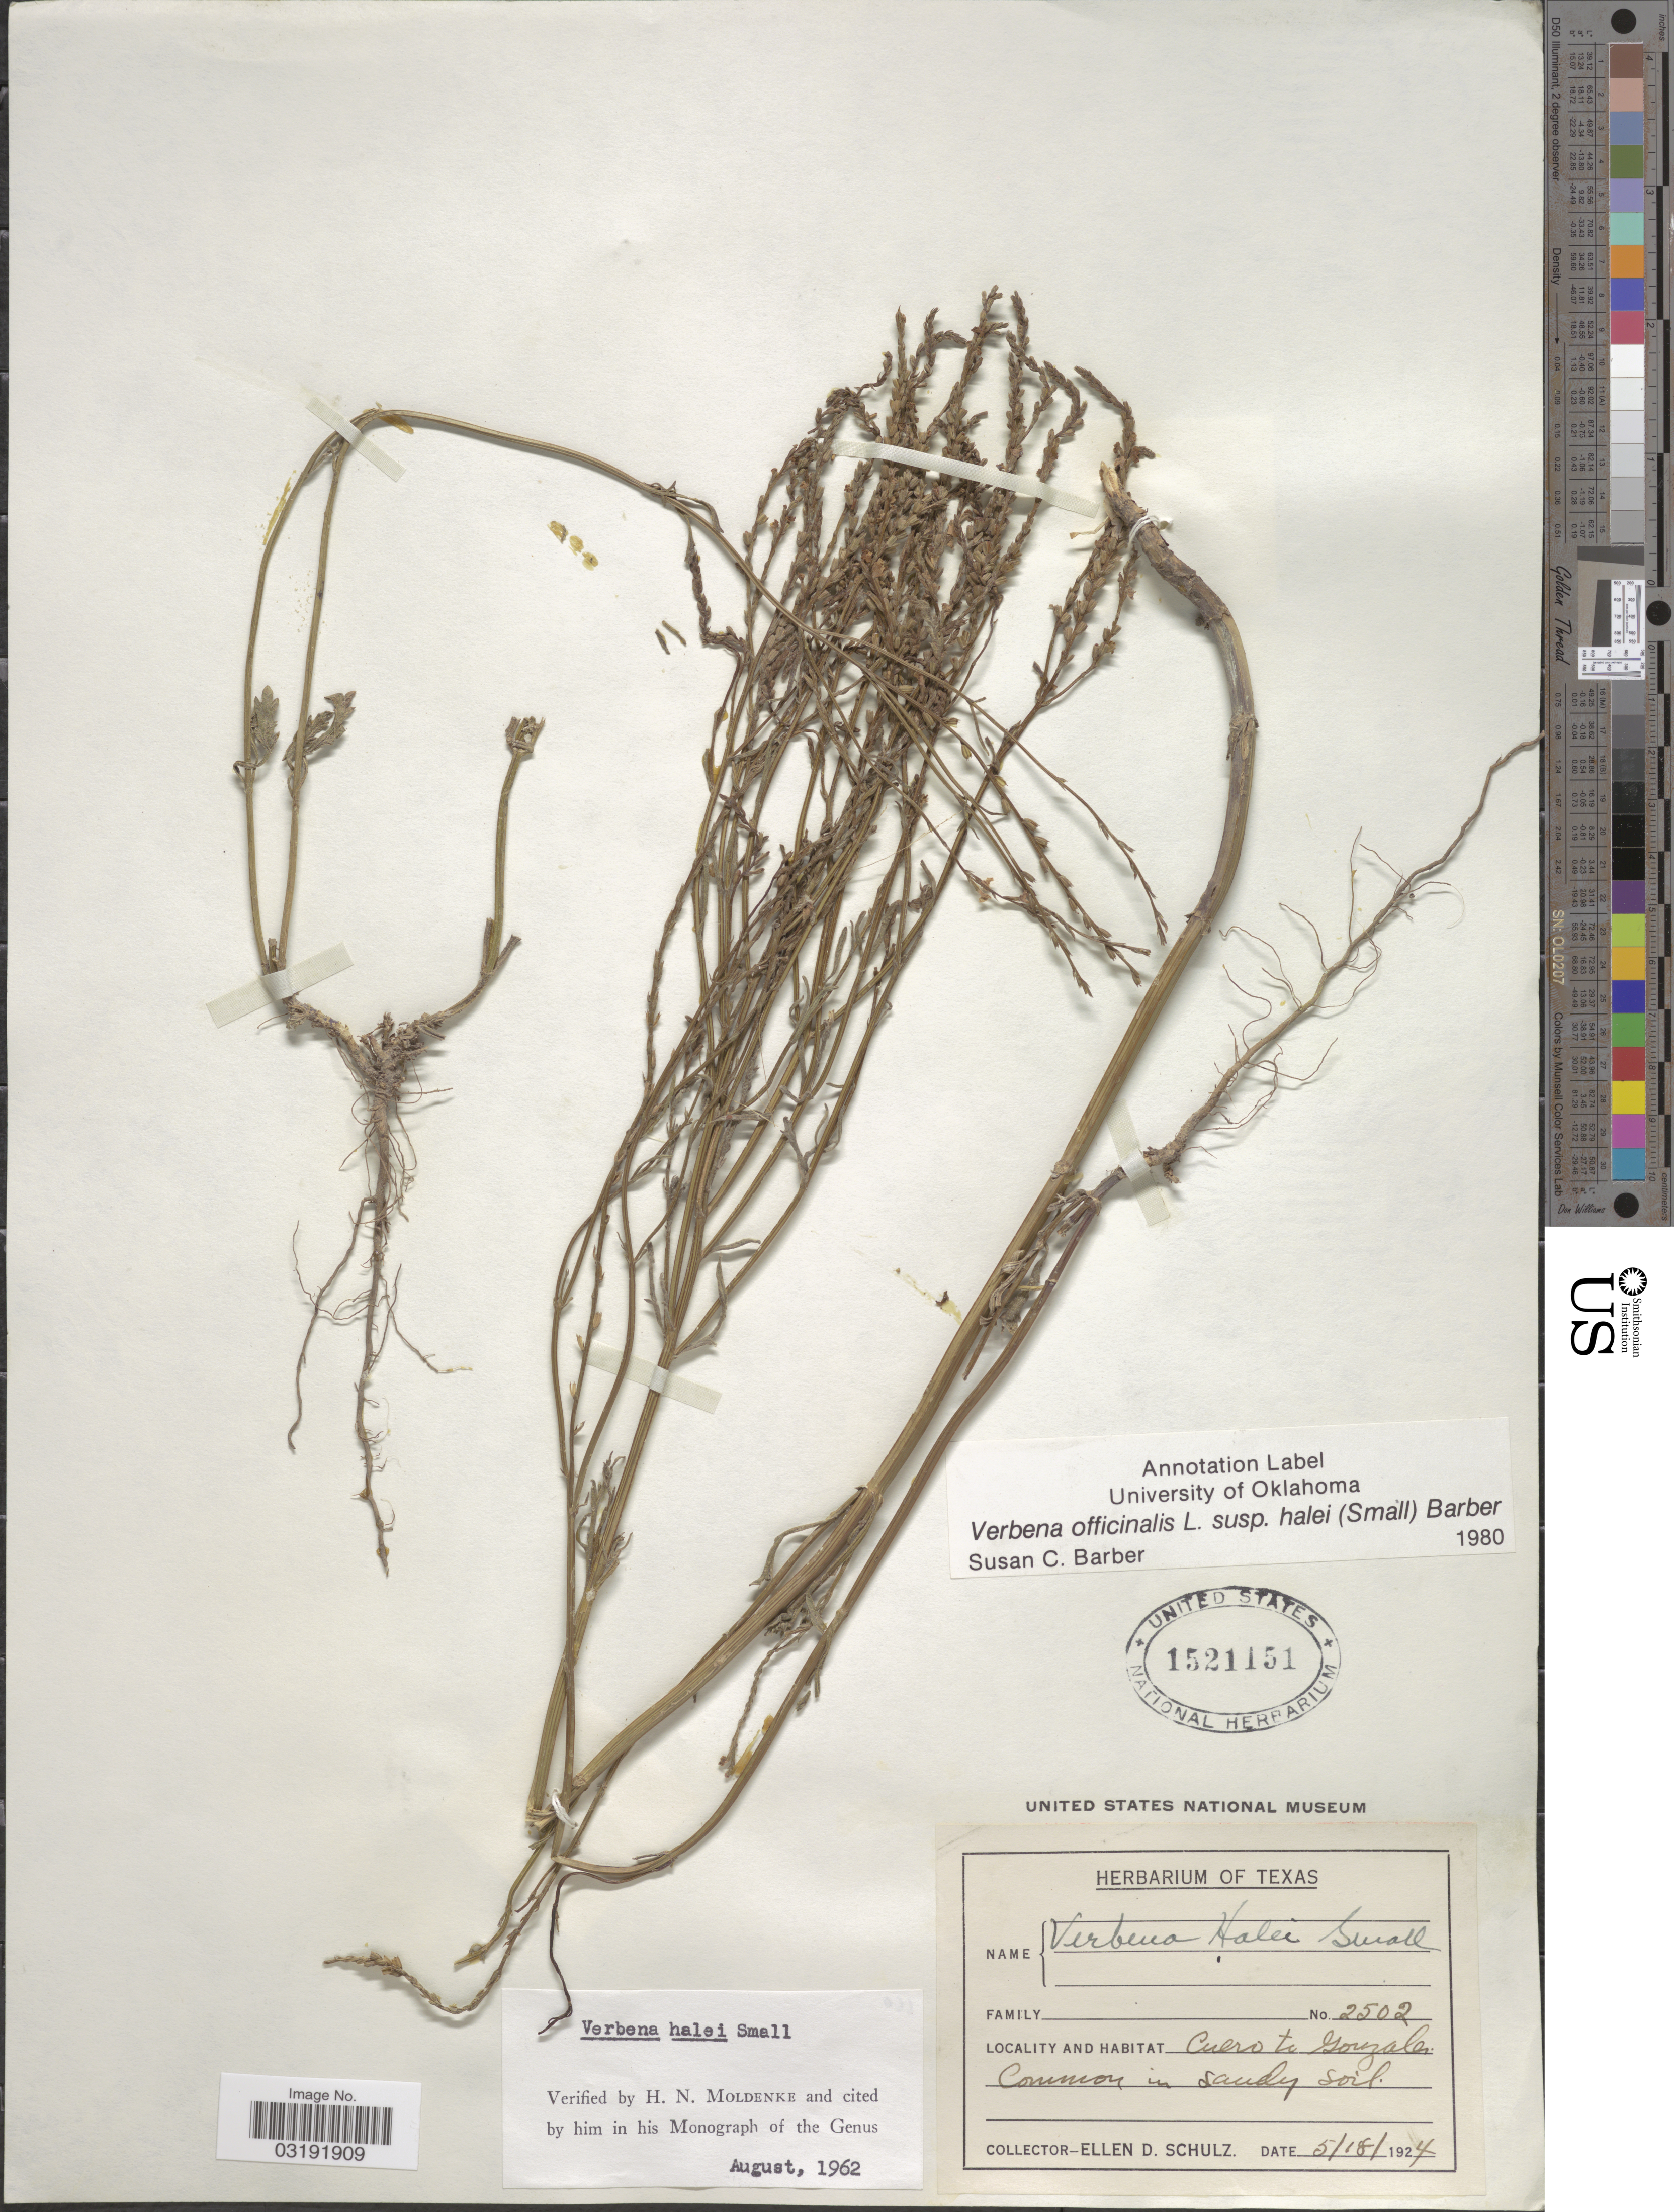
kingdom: Plantae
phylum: Tracheophyta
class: Magnoliopsida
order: Lamiales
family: Verbenaceae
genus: Verbena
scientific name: Verbena officinalis subsp. halei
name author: L.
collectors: E. D. Schulz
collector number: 2502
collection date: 1924-05-18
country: United States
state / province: Texas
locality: Cuero to Gonzales.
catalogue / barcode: US 1521151